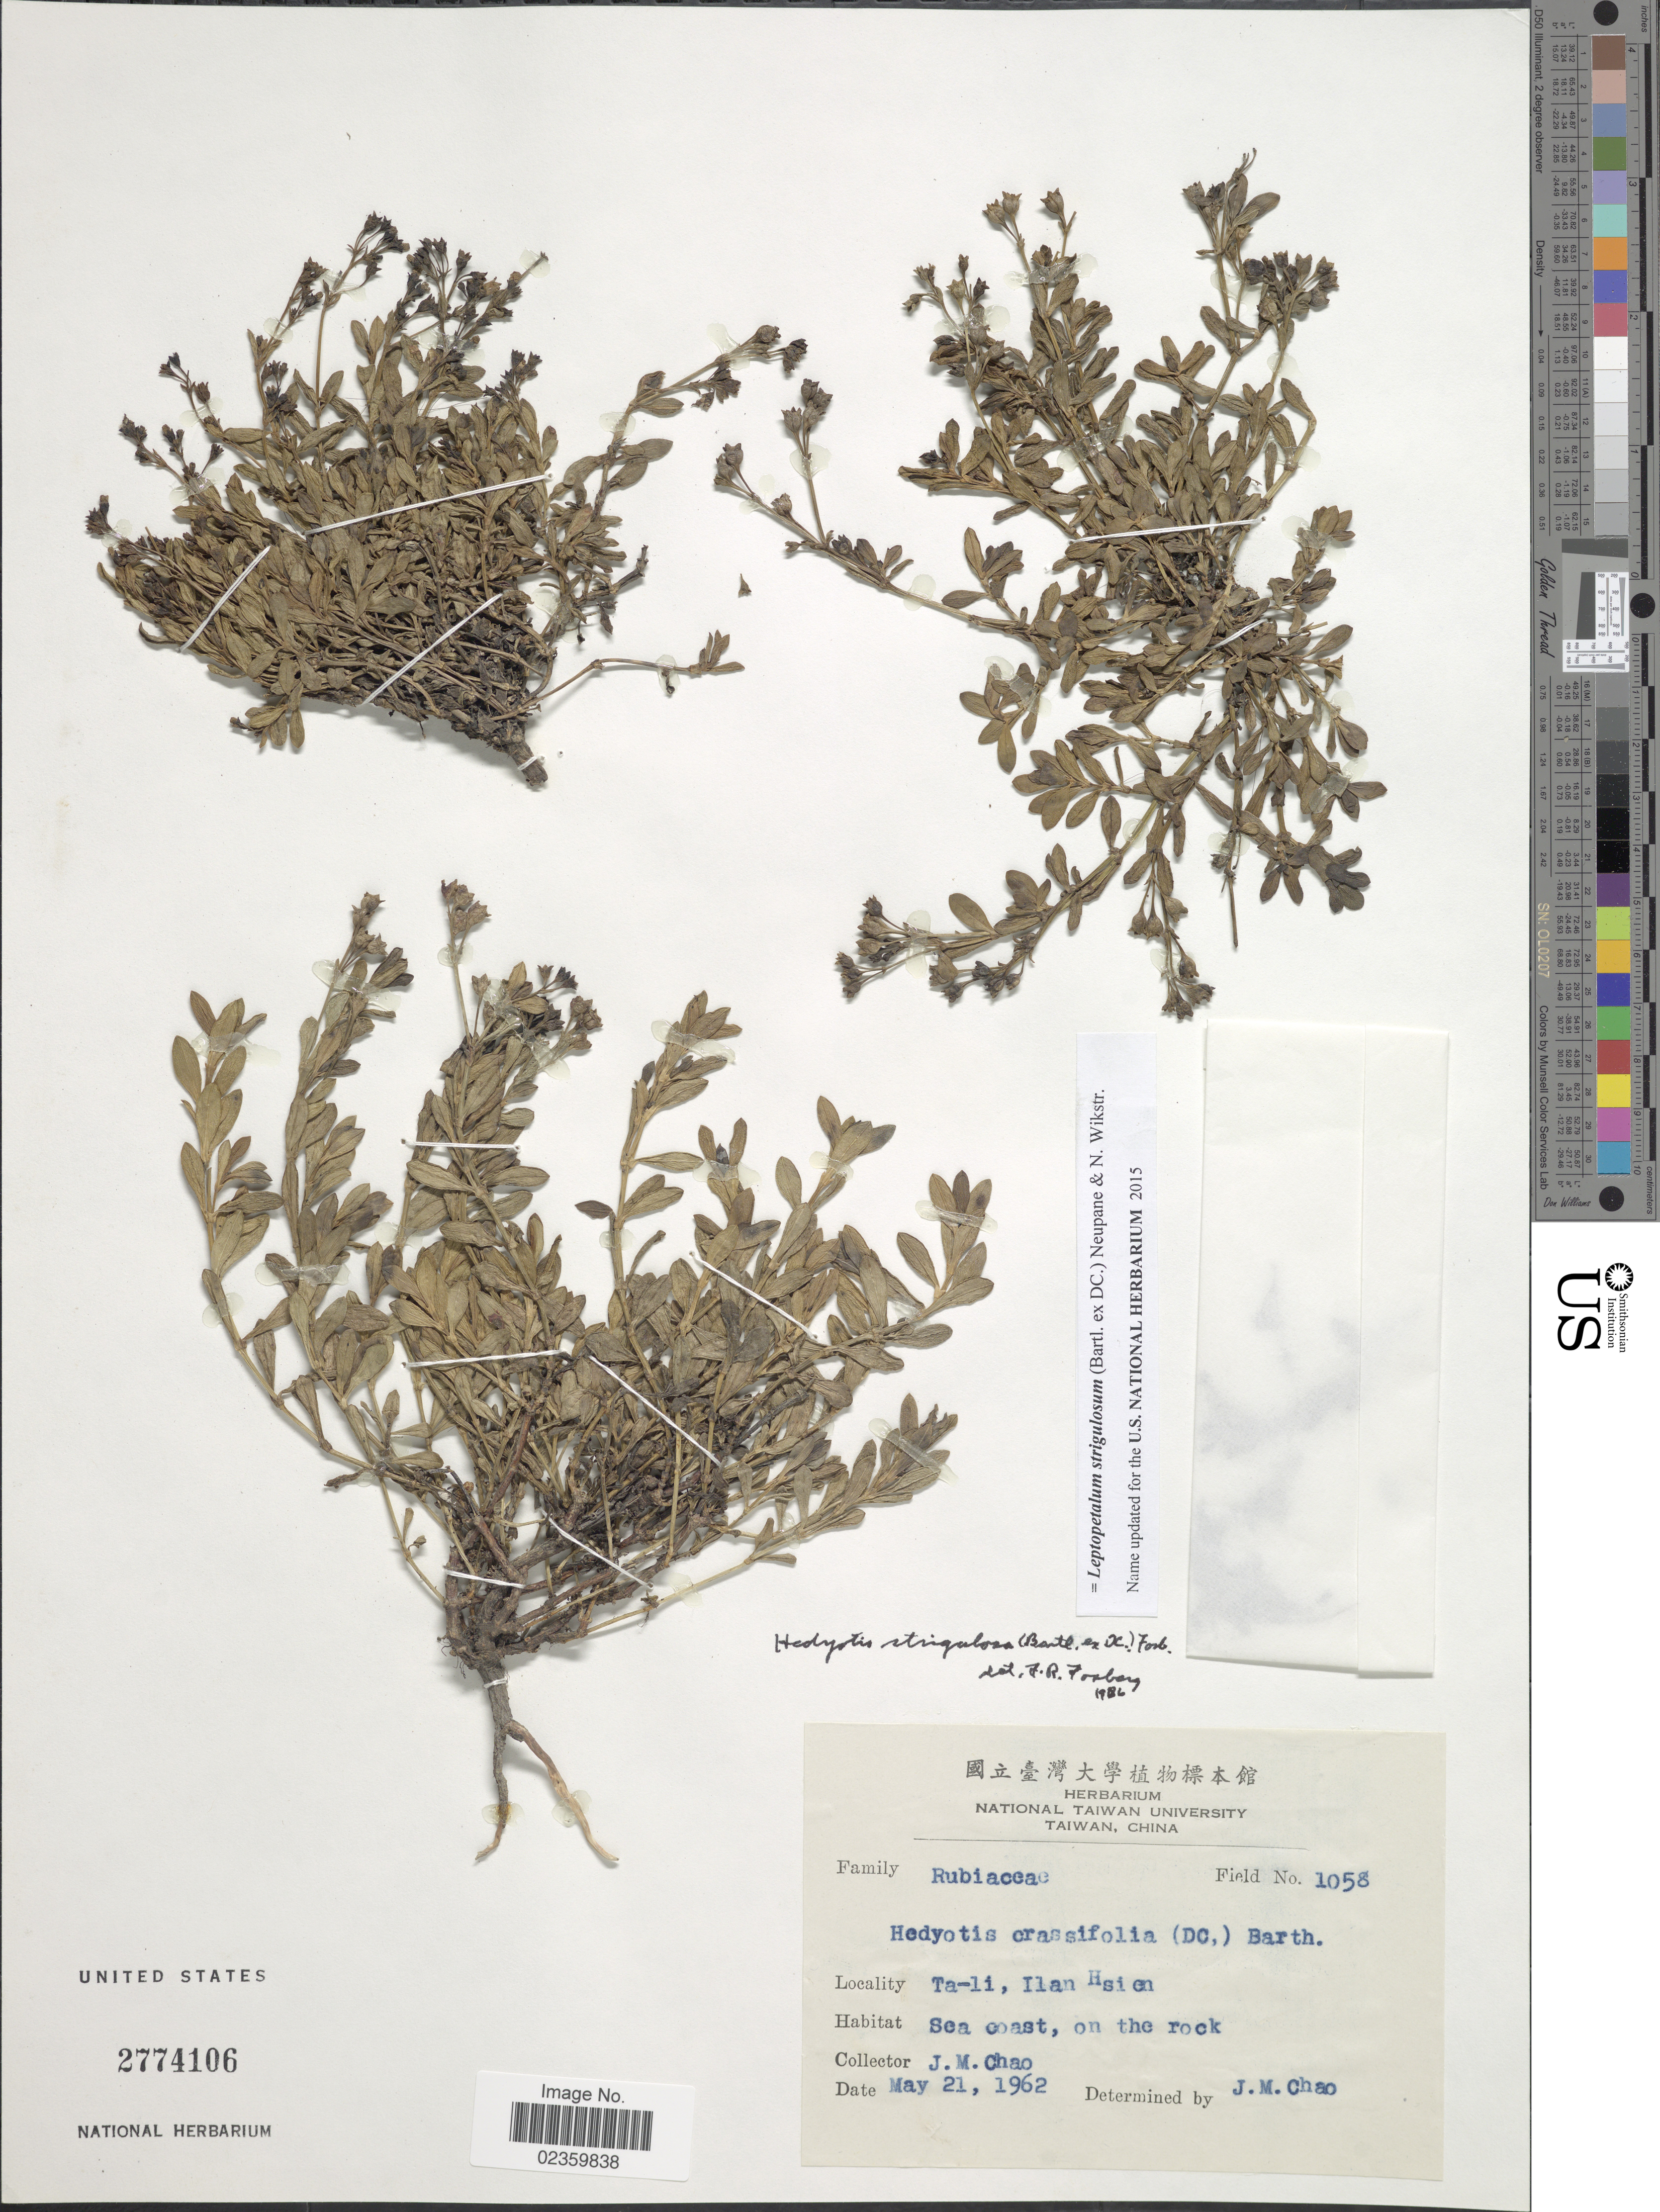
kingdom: Plantae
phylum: Tracheophyta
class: Magnoliopsida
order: Gentianales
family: Rubiaceae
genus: Leptopetalum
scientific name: Leptopetalum strigulosum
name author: (Bartl. ex DC.) Neupane & N. Wikstr.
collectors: J. Chao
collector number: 1058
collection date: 1962-05-21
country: Taiwan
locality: Ta-li, Ilan Hsien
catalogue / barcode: US 2774106